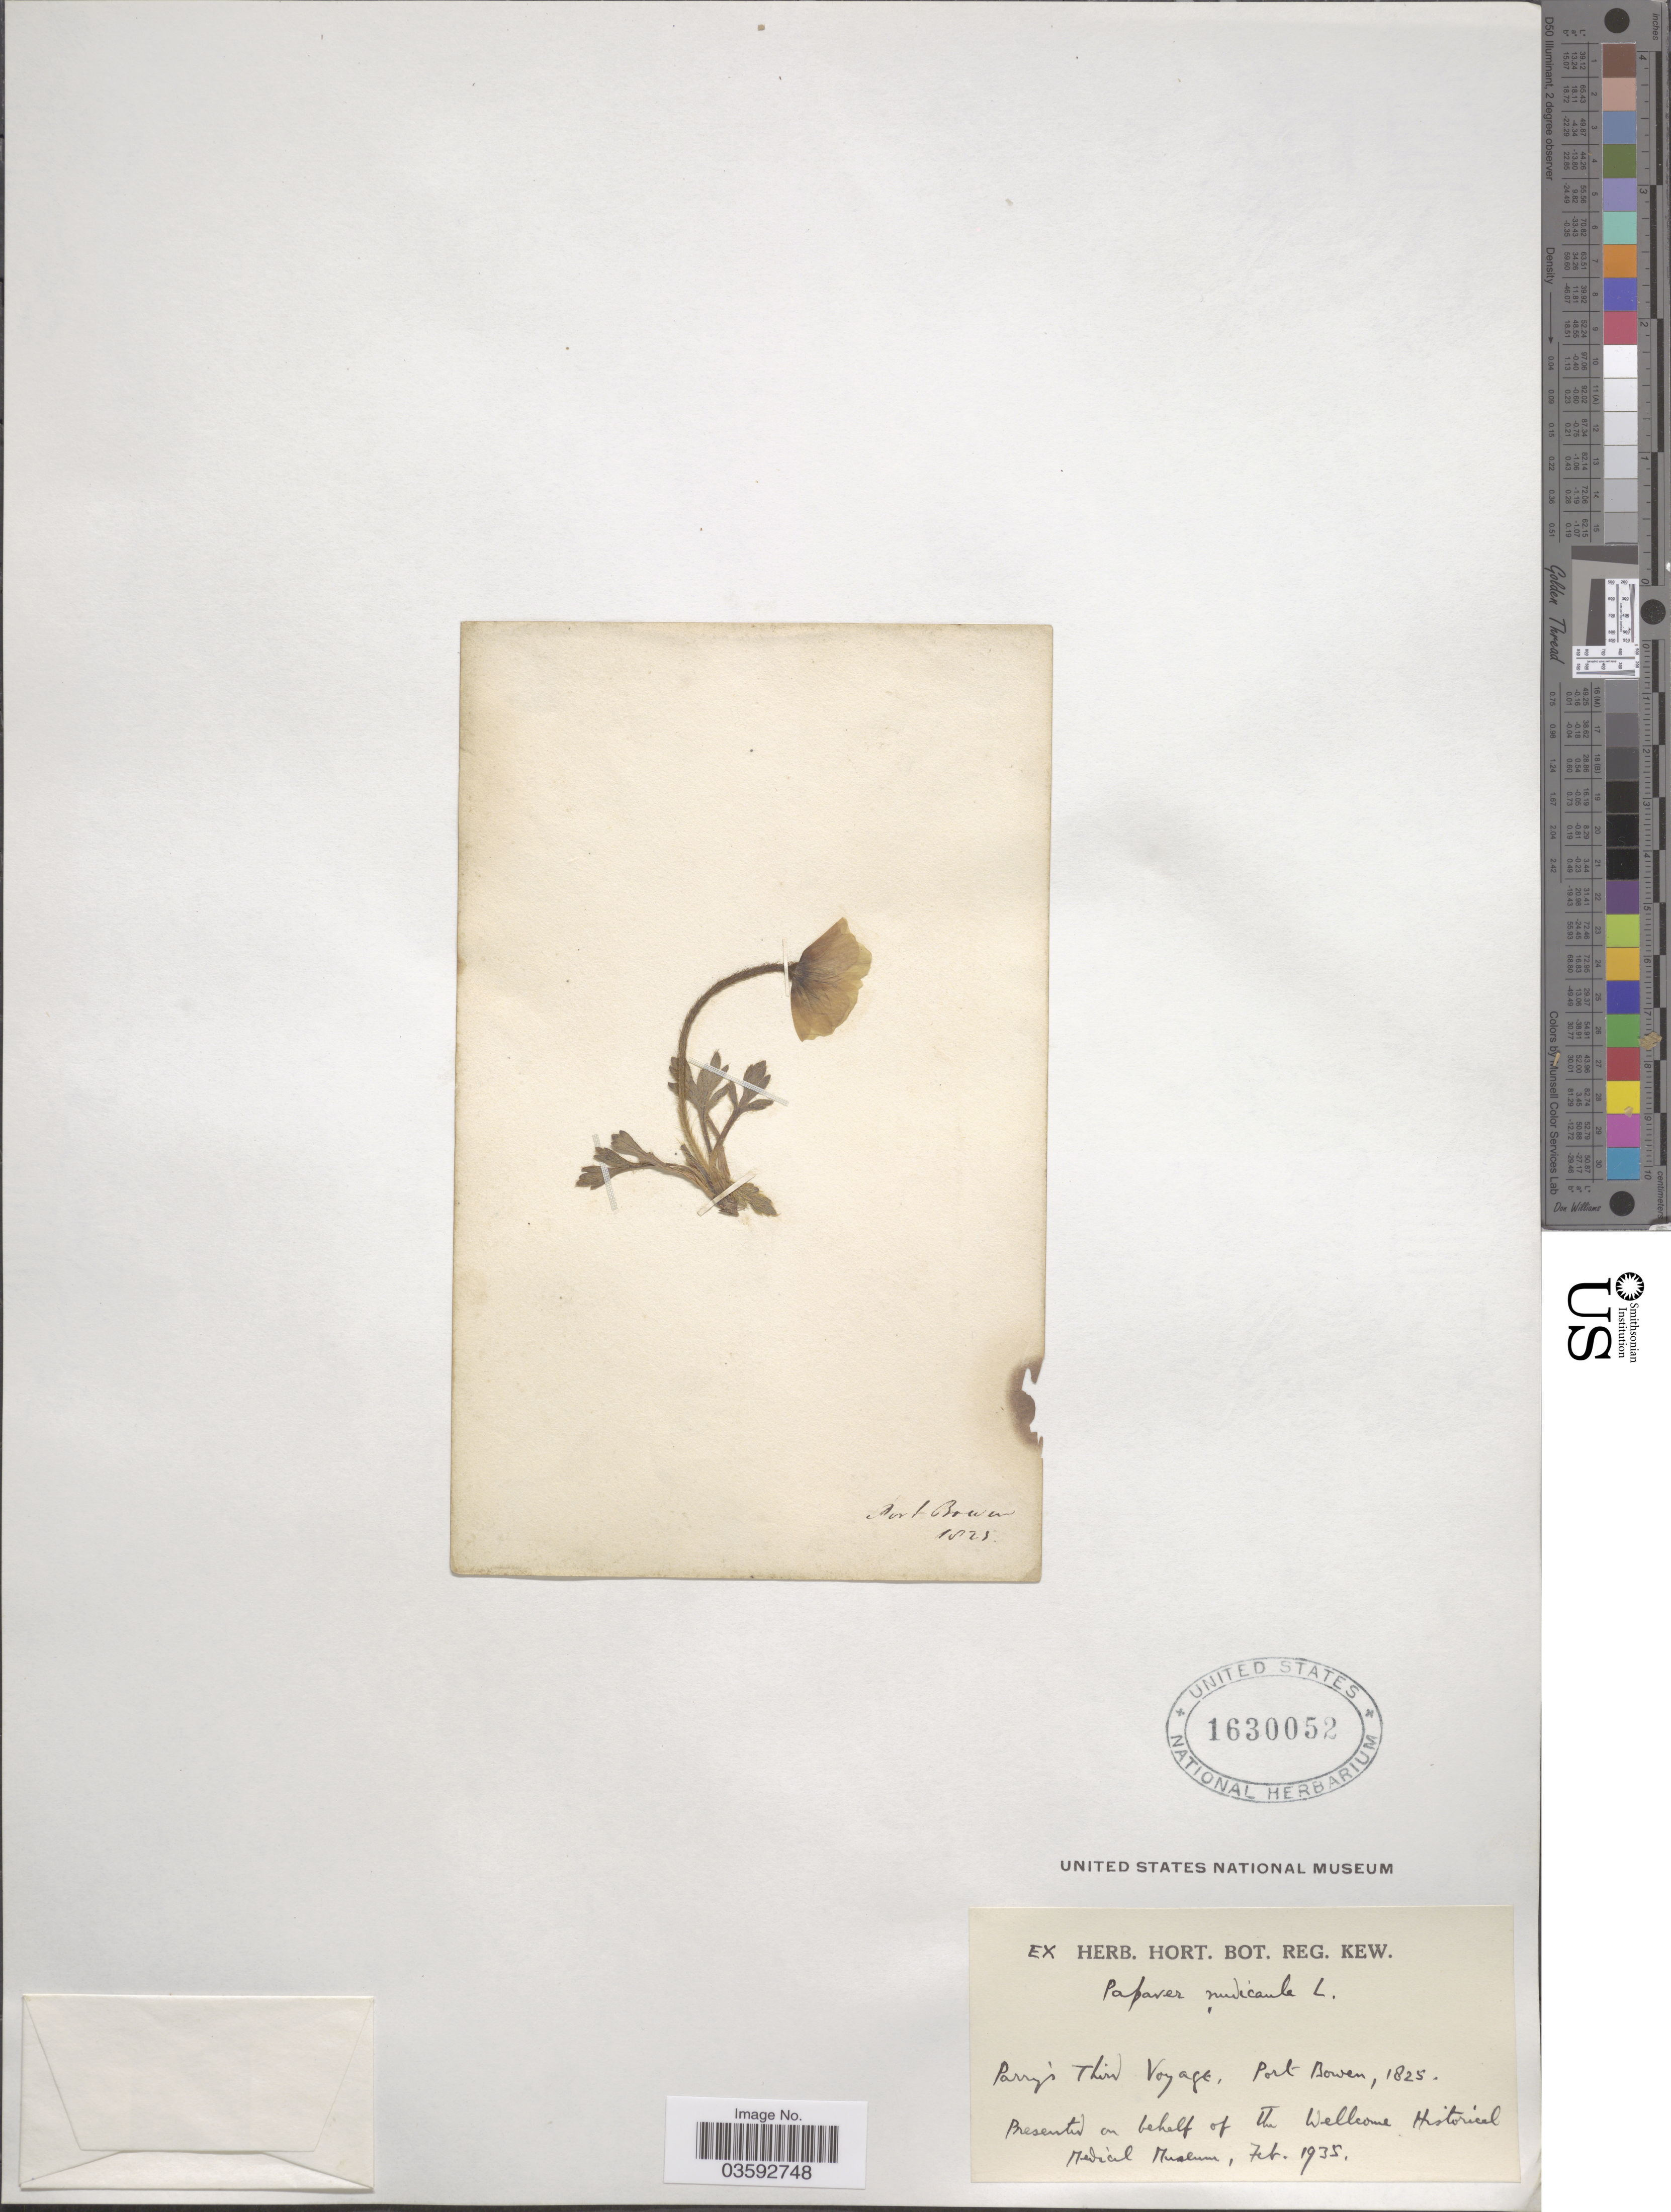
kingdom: Plantae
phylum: Tracheophyta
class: Magnoliopsida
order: Ranunculales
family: Papaveraceae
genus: Papaver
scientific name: Papaver nudicaule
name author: L.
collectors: Parry's Third Voyage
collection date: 1825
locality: Port Bowen.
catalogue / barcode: US 1630052